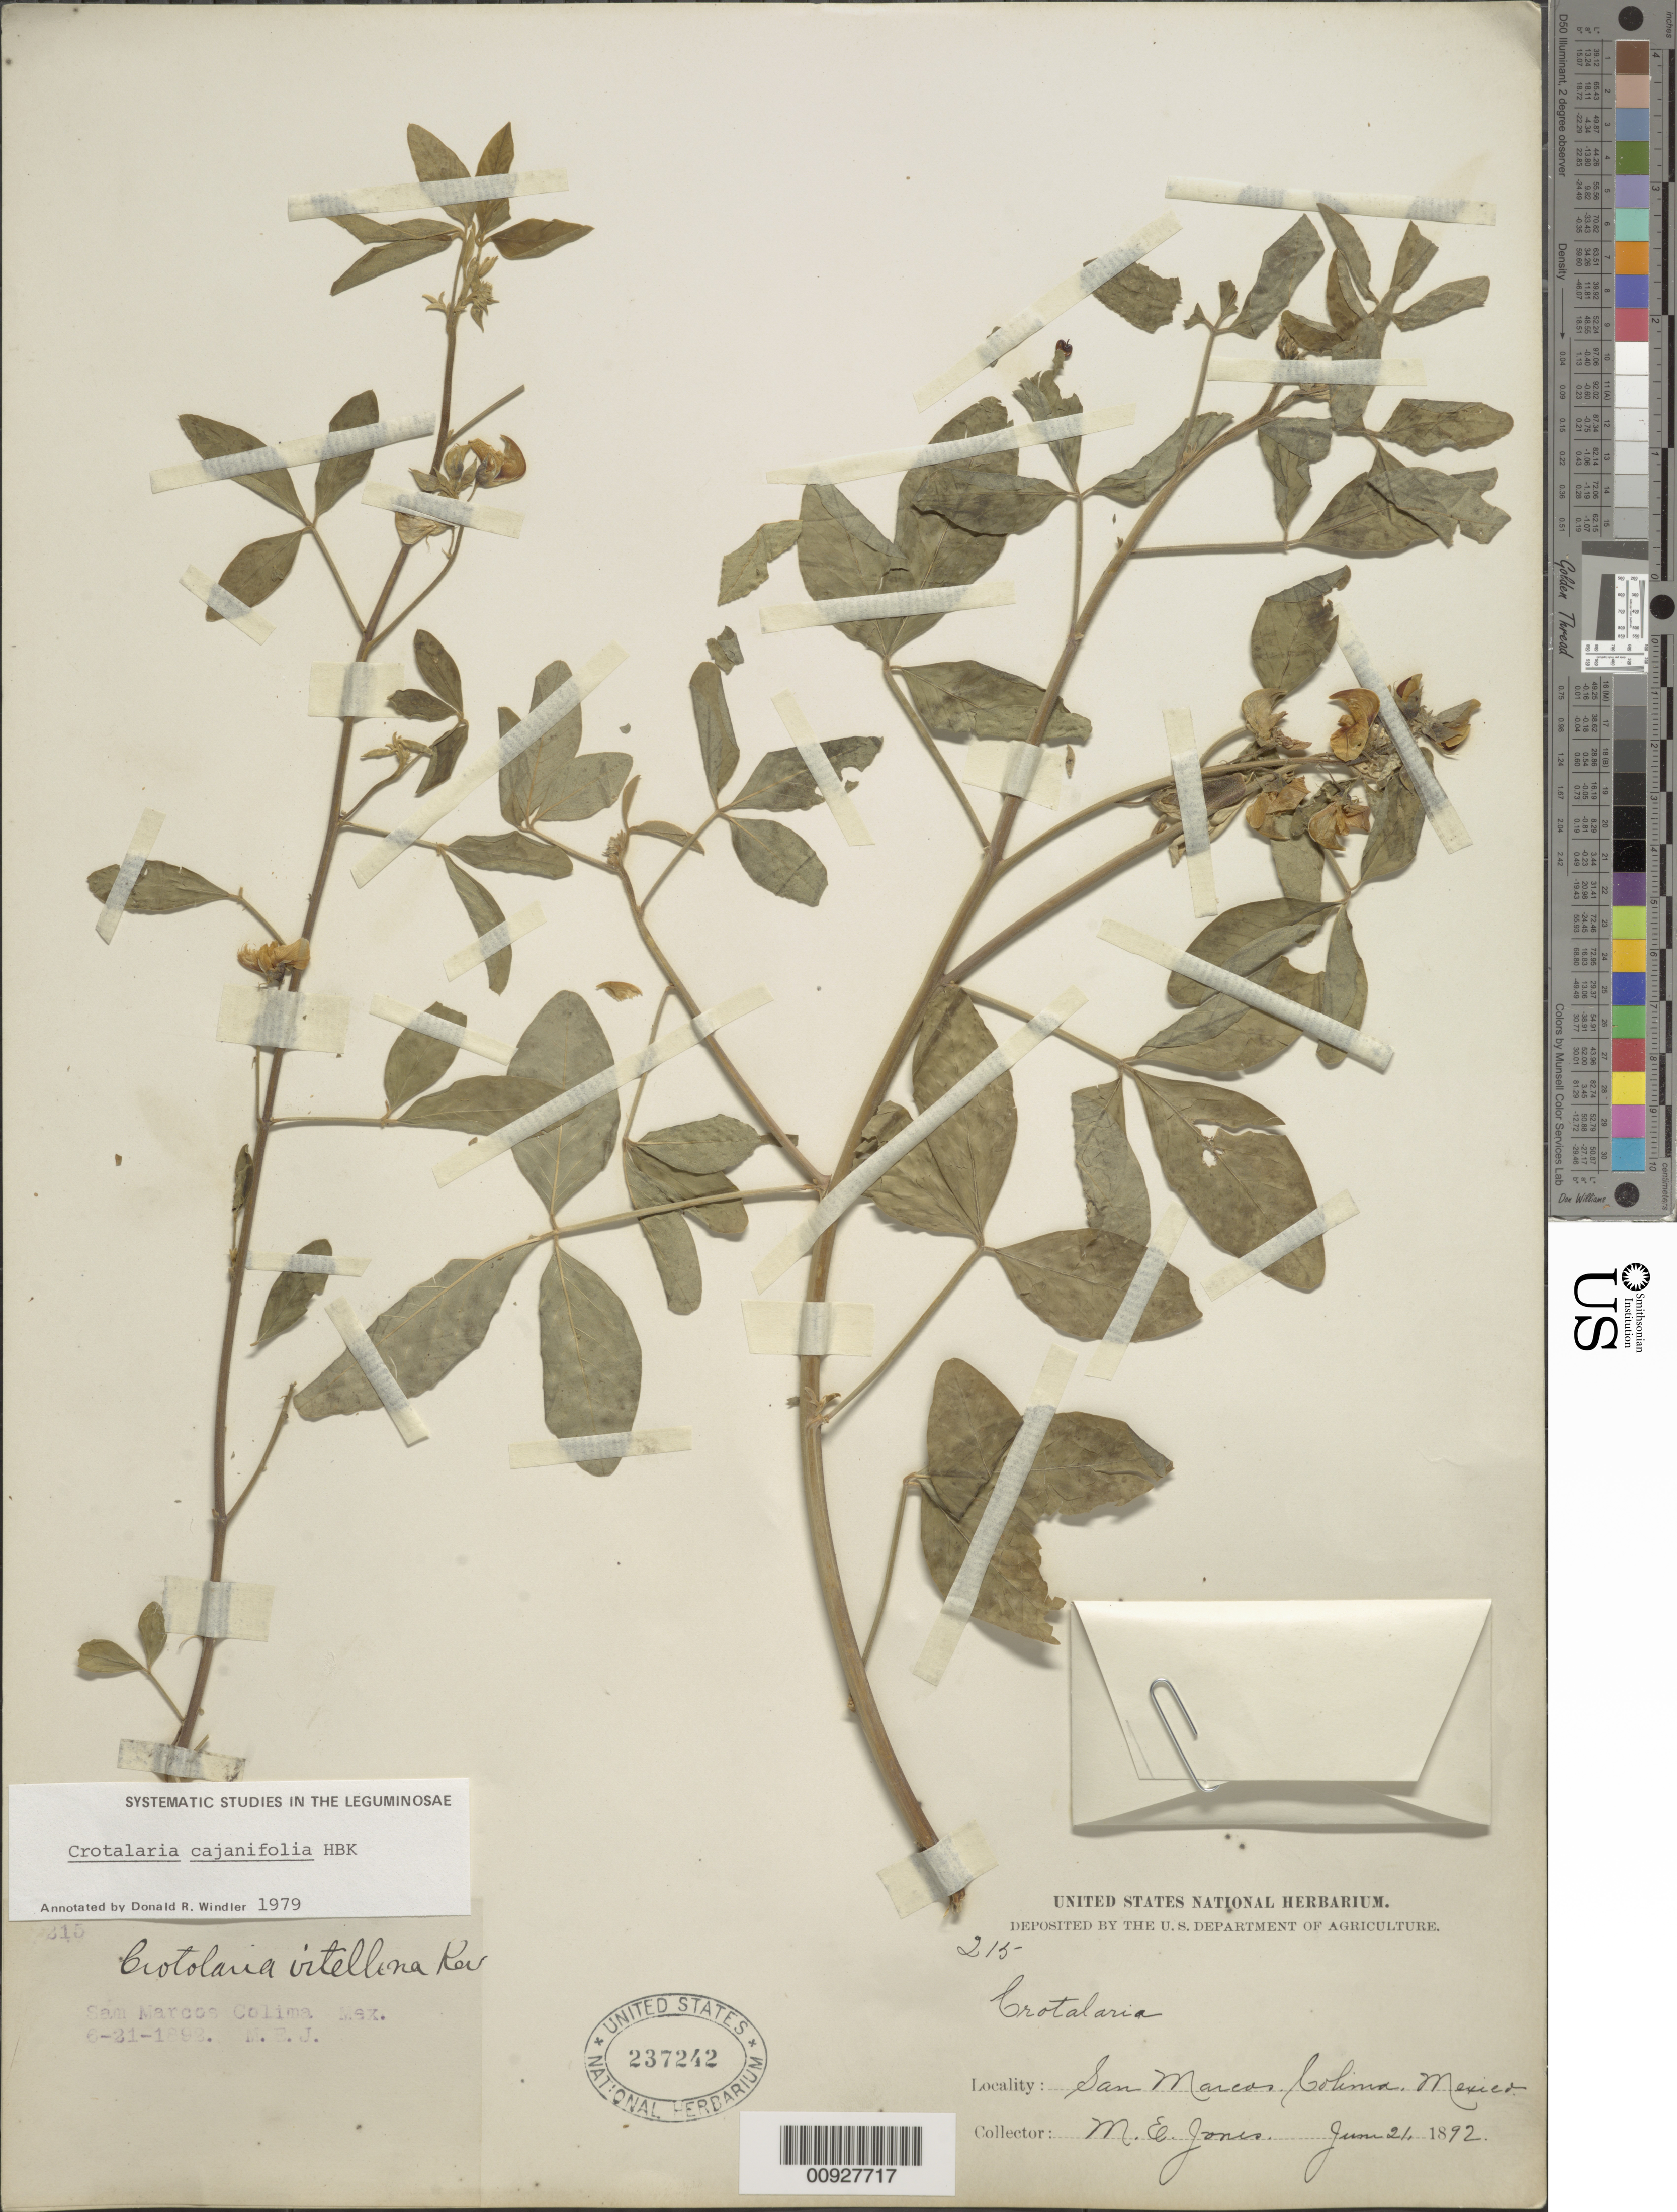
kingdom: Plantae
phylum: Tracheophyta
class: Magnoliopsida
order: Fabales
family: Fabaceae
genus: Crotalaria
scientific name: Crotalaria cajanifolia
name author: Kunth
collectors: M. E. Jones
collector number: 215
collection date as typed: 21 Jun 1892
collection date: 1892-06-21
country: Mexico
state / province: Colima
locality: San Marcos, Colima.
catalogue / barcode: US 237242